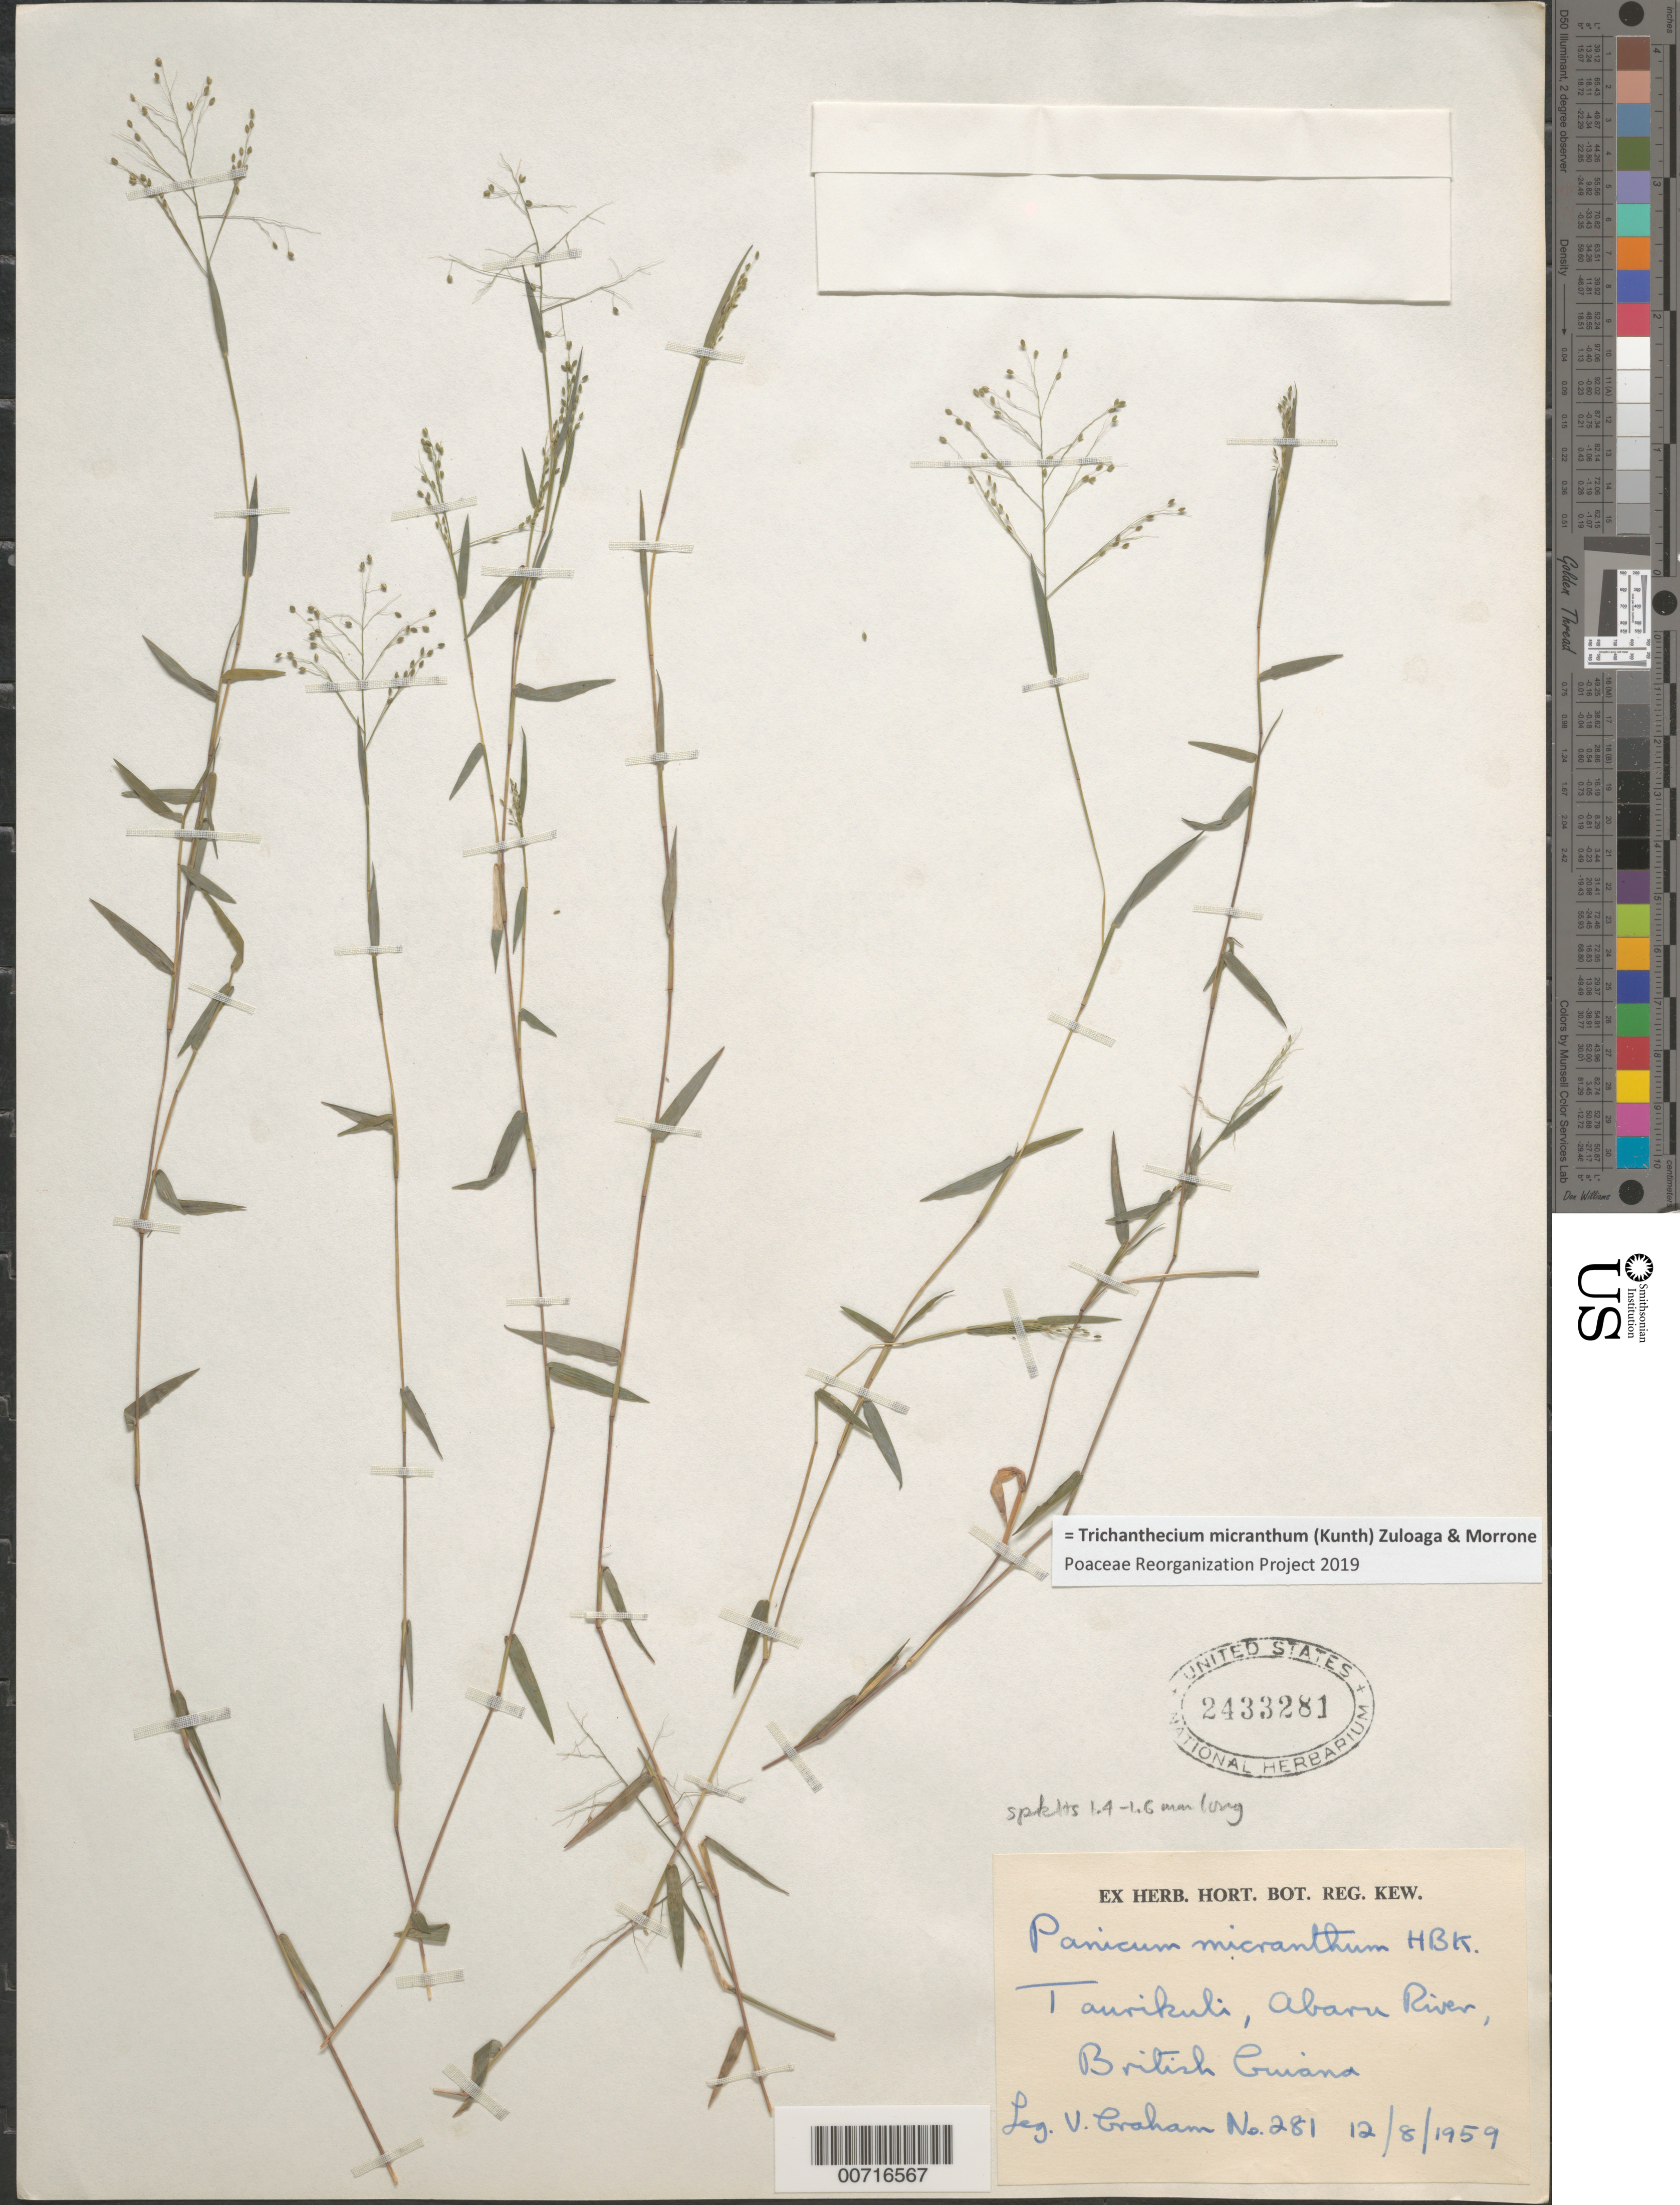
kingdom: Plantae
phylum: Tracheophyta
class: Liliopsida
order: Poales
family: Poaceae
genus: Trichanthecium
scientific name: Trichanthecium micranthum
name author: (Kunth) Zuloaga & Morrone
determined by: Poaceae Reorganization Project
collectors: V. Graham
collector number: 281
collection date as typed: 8-Dec-59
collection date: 1959-12-08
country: Guyana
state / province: Demerara-Mahaica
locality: Taurakuli, Abary River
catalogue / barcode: US 2433281